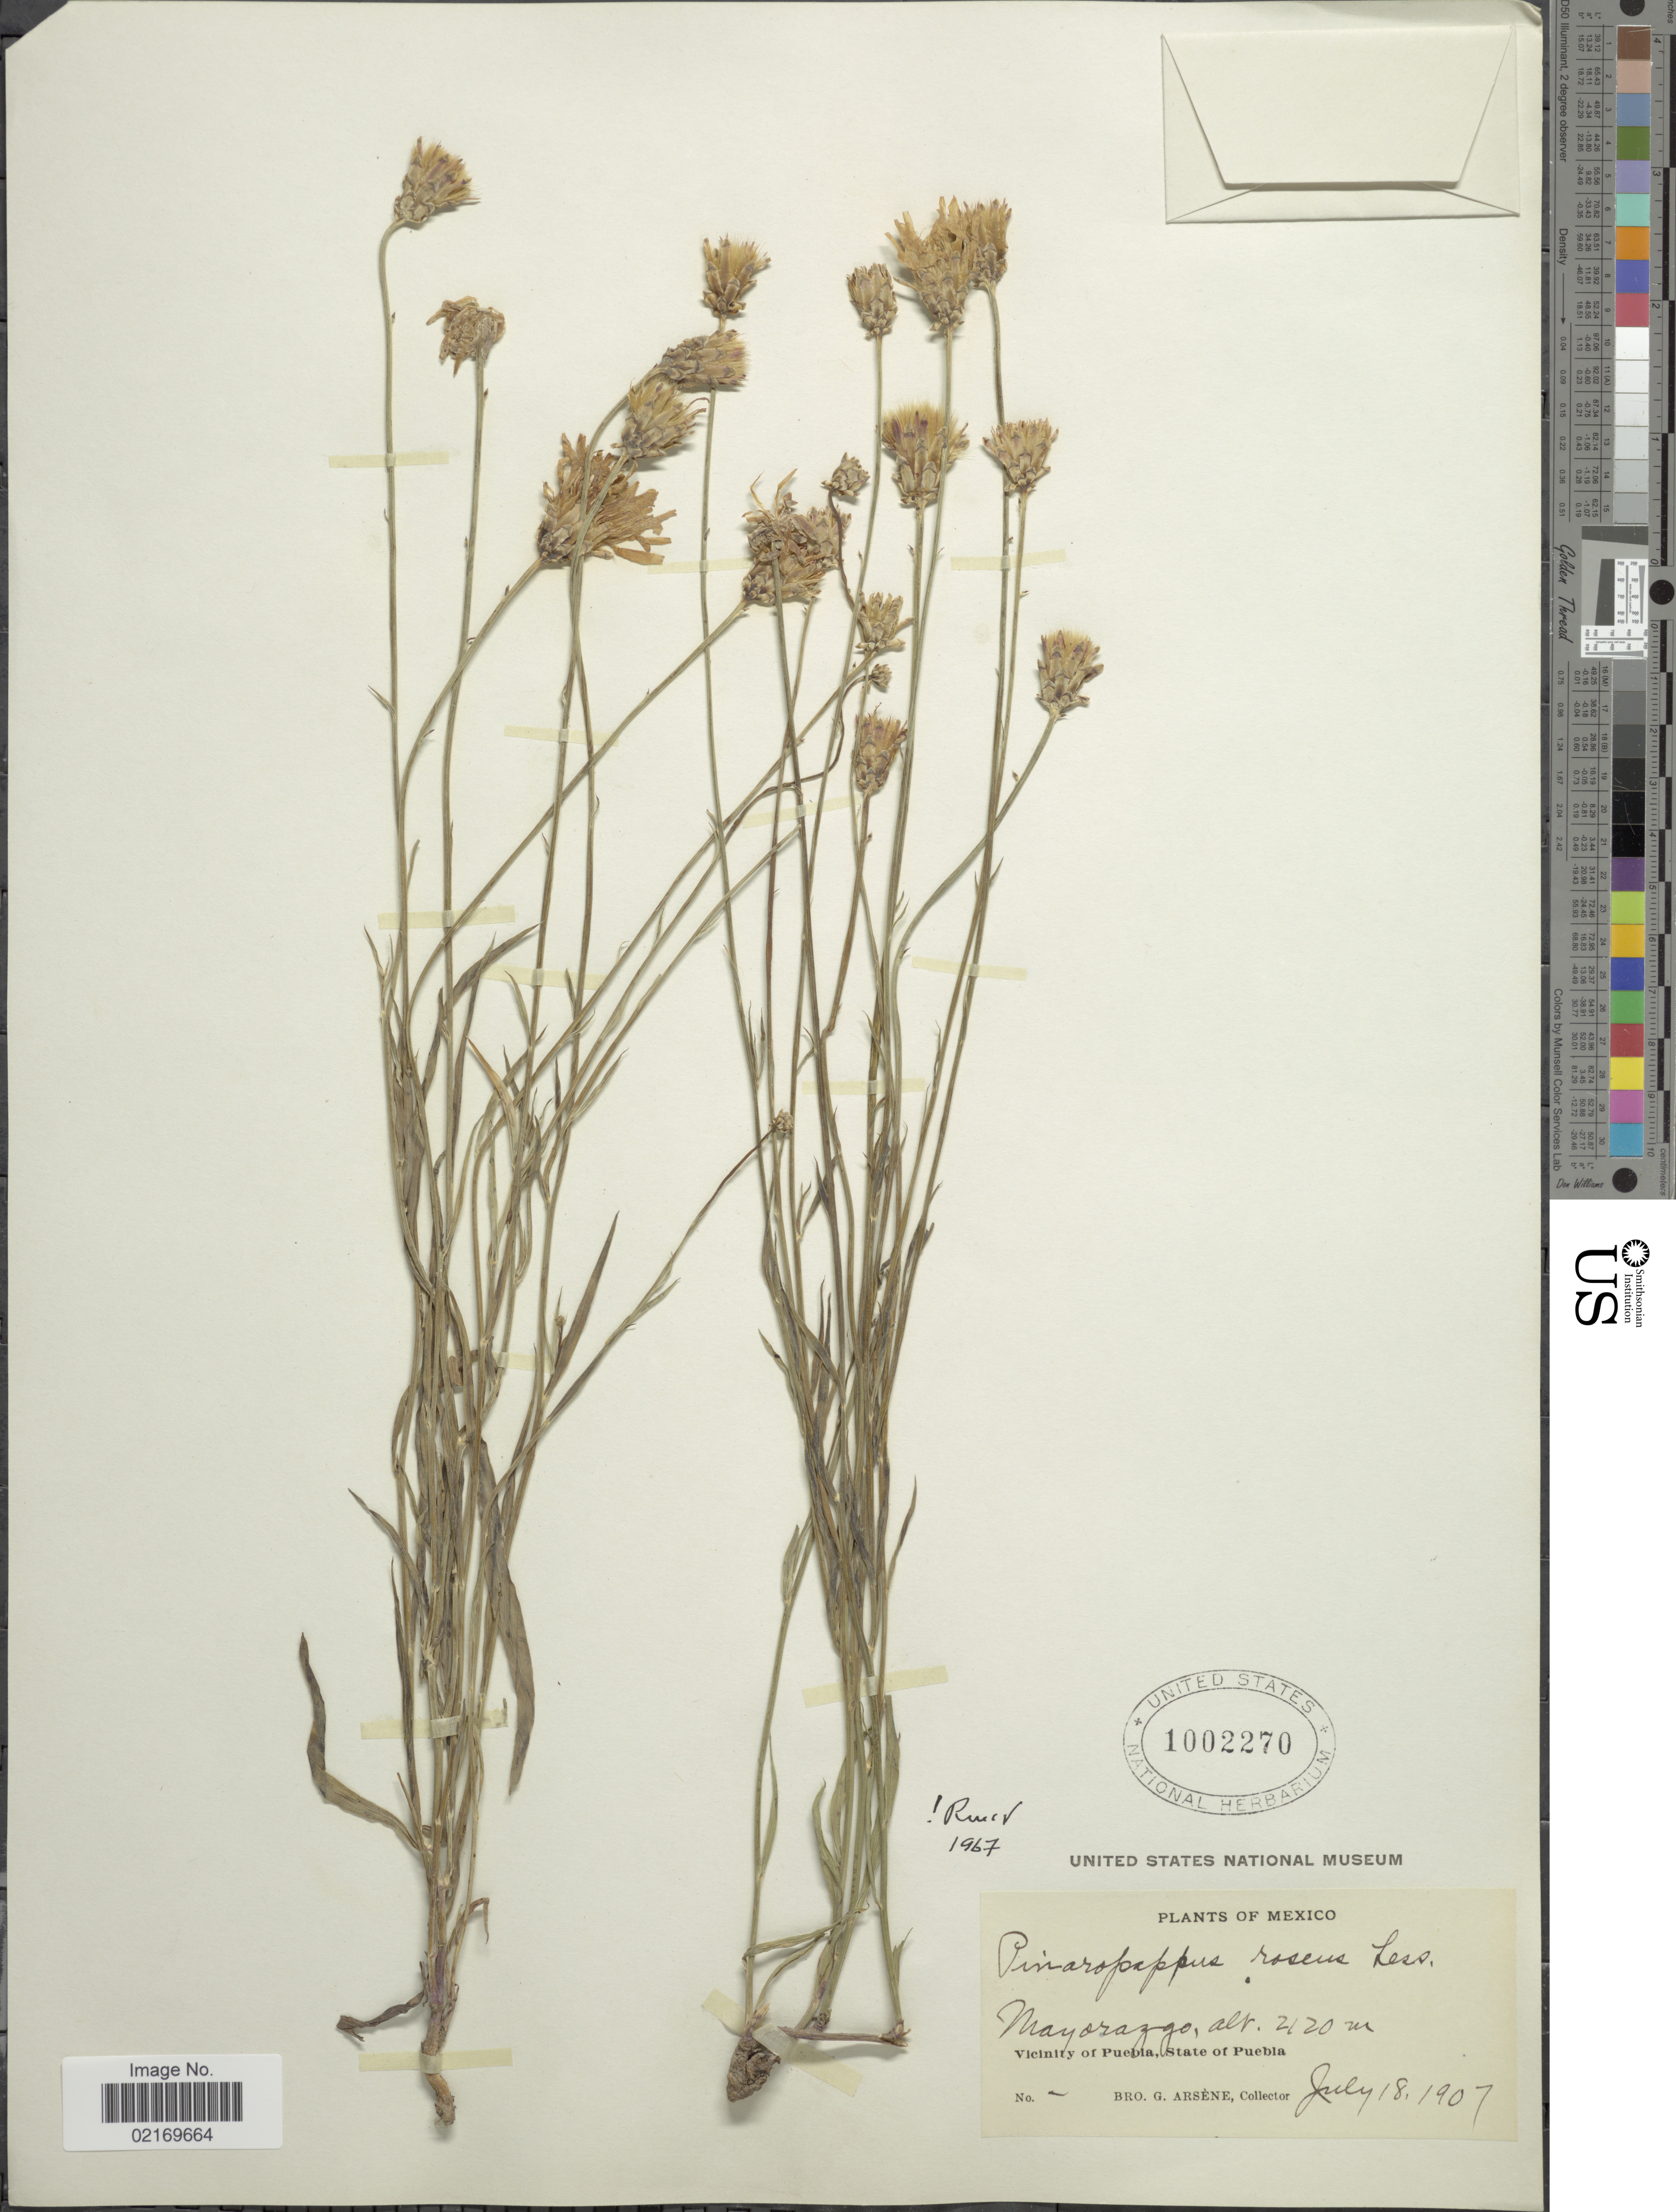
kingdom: Plantae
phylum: Tracheophyta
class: Magnoliopsida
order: Asterales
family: Asteraceae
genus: Pinaropappus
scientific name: Pinaropappus roseus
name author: Less.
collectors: Bro. G. Arsène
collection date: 1907-07-18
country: Mexico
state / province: Puebla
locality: Mayorazgo, Vicinity of Puebla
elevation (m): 2120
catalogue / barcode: US 1002270